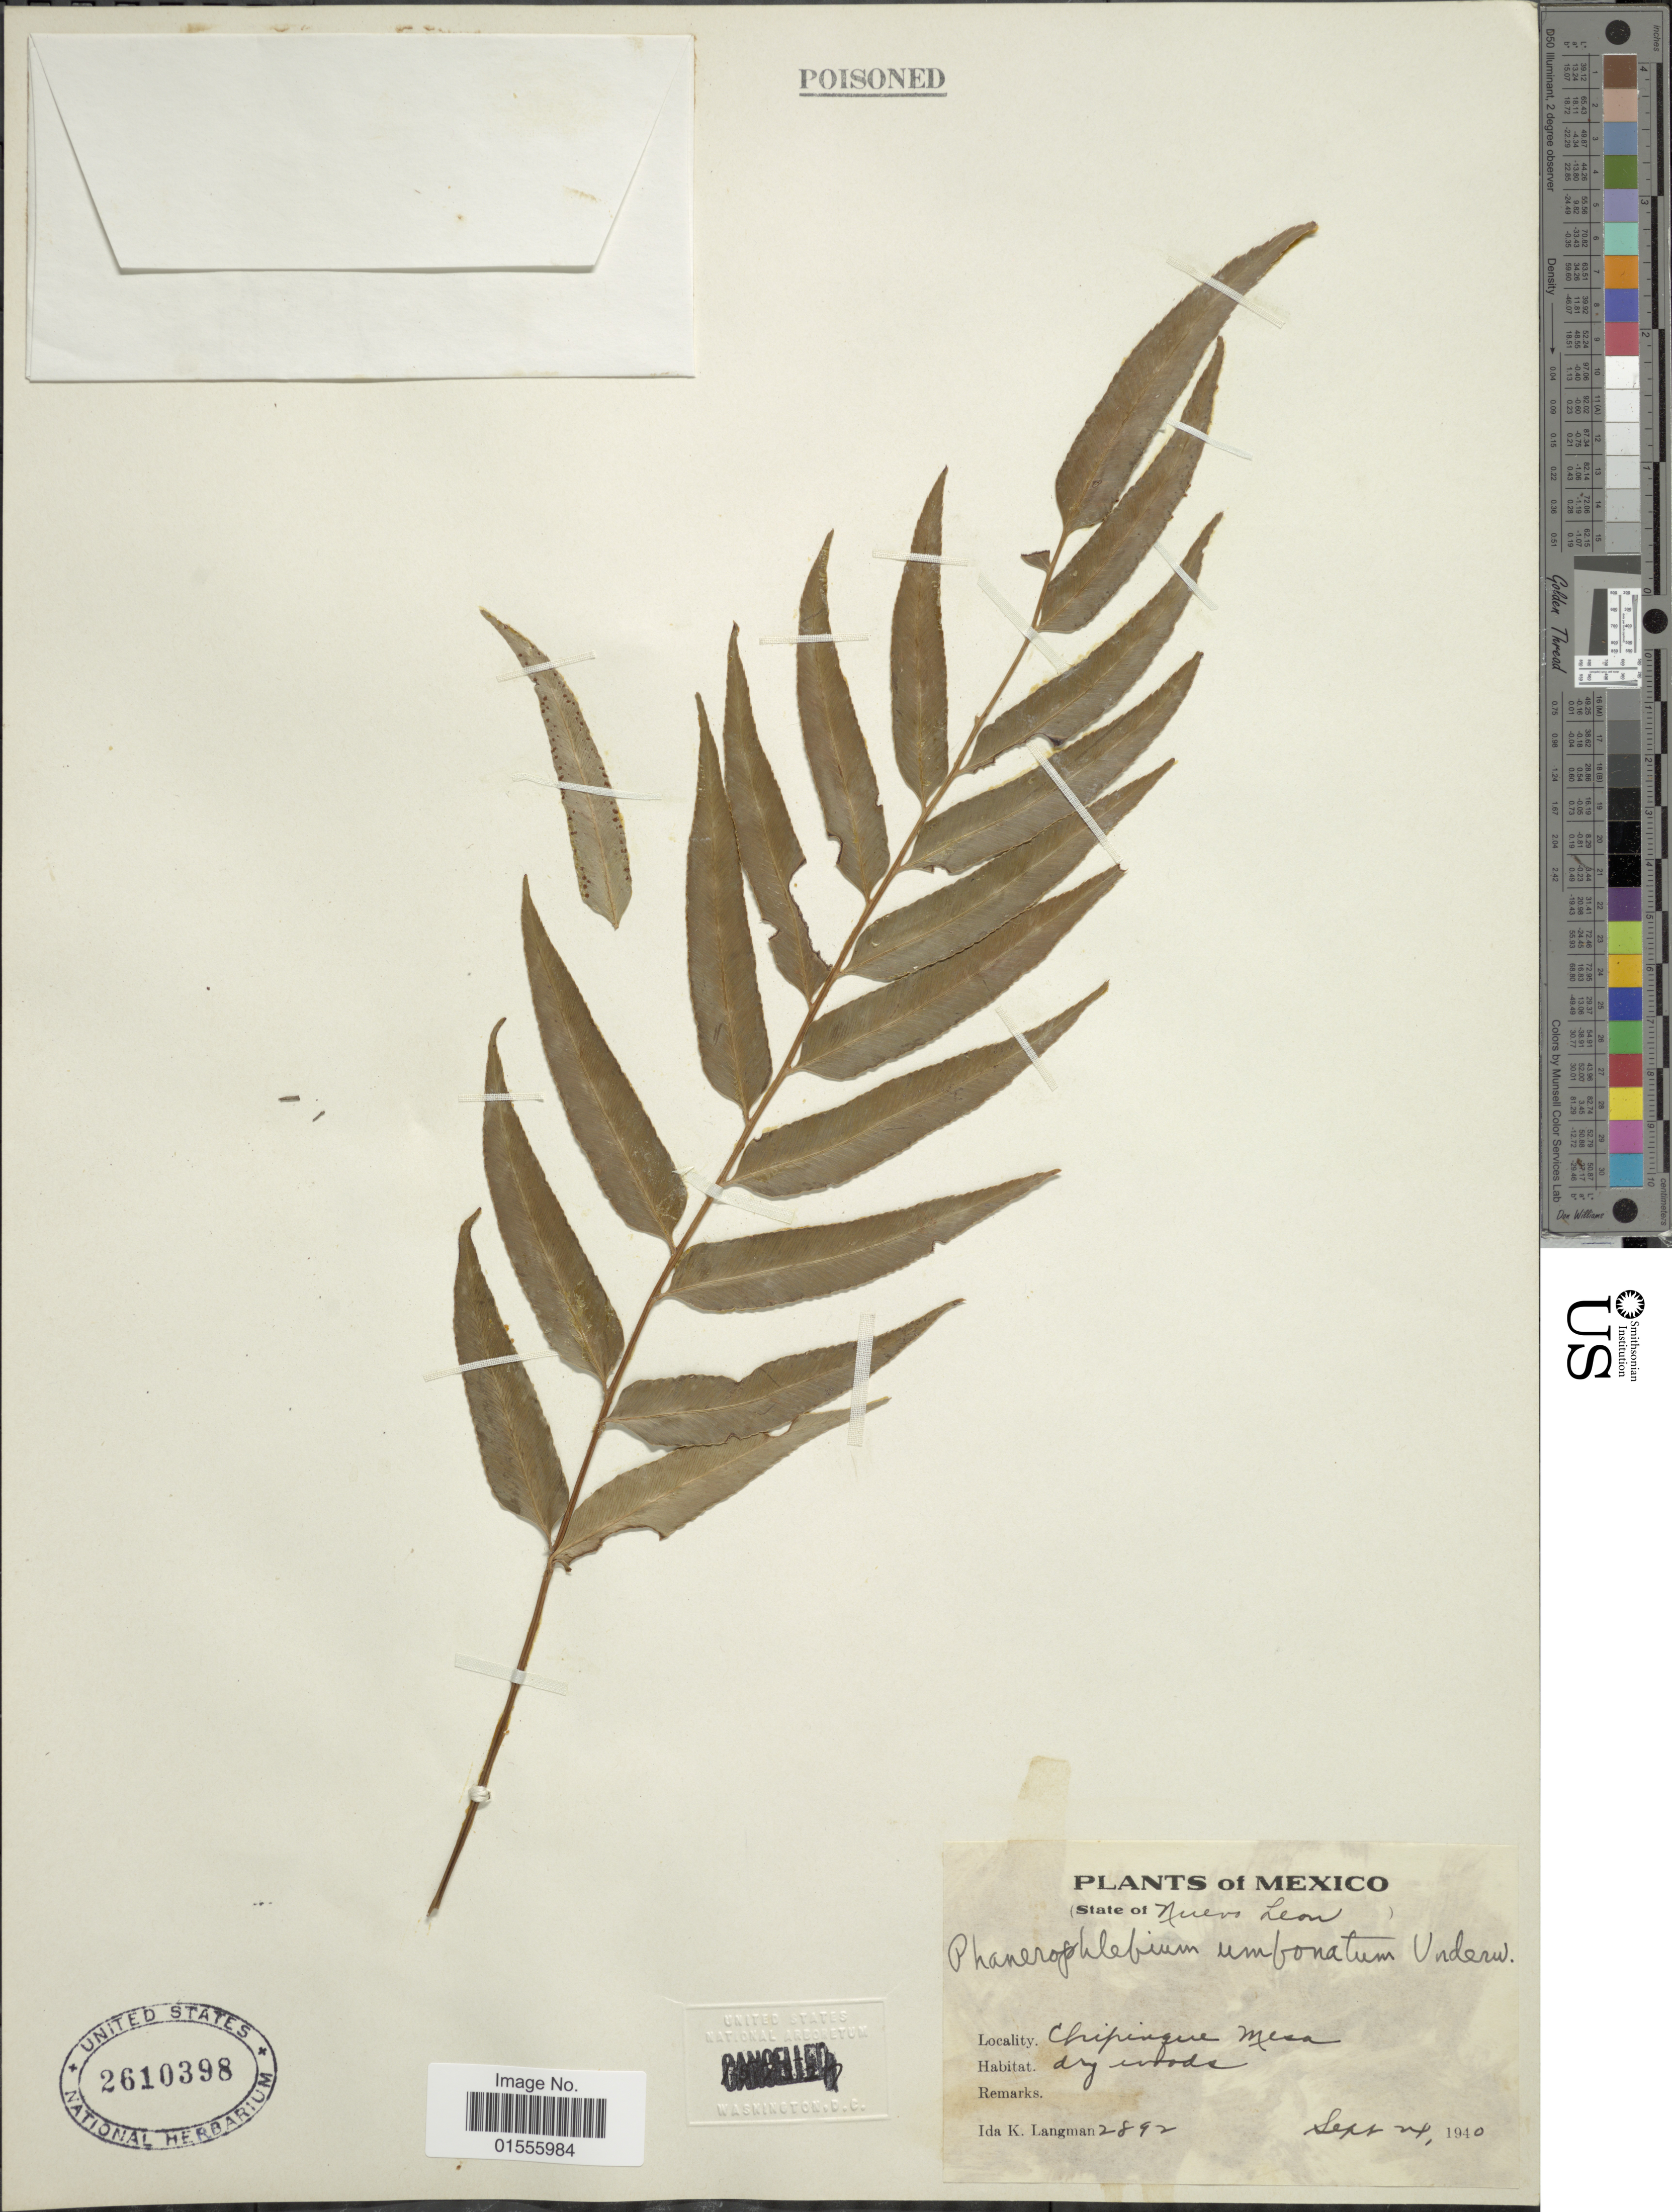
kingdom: Plantae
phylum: Tracheophyta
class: Polypodiopsida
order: Polypodiales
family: Dryopteridaceae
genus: Phanerophlebia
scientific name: Phanerophlebia umbonata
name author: Underw.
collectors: I. K. Langman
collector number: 2892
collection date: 1940-09-24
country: Mexico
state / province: Nuevo León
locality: Chipinque Mesa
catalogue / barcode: US 2610398